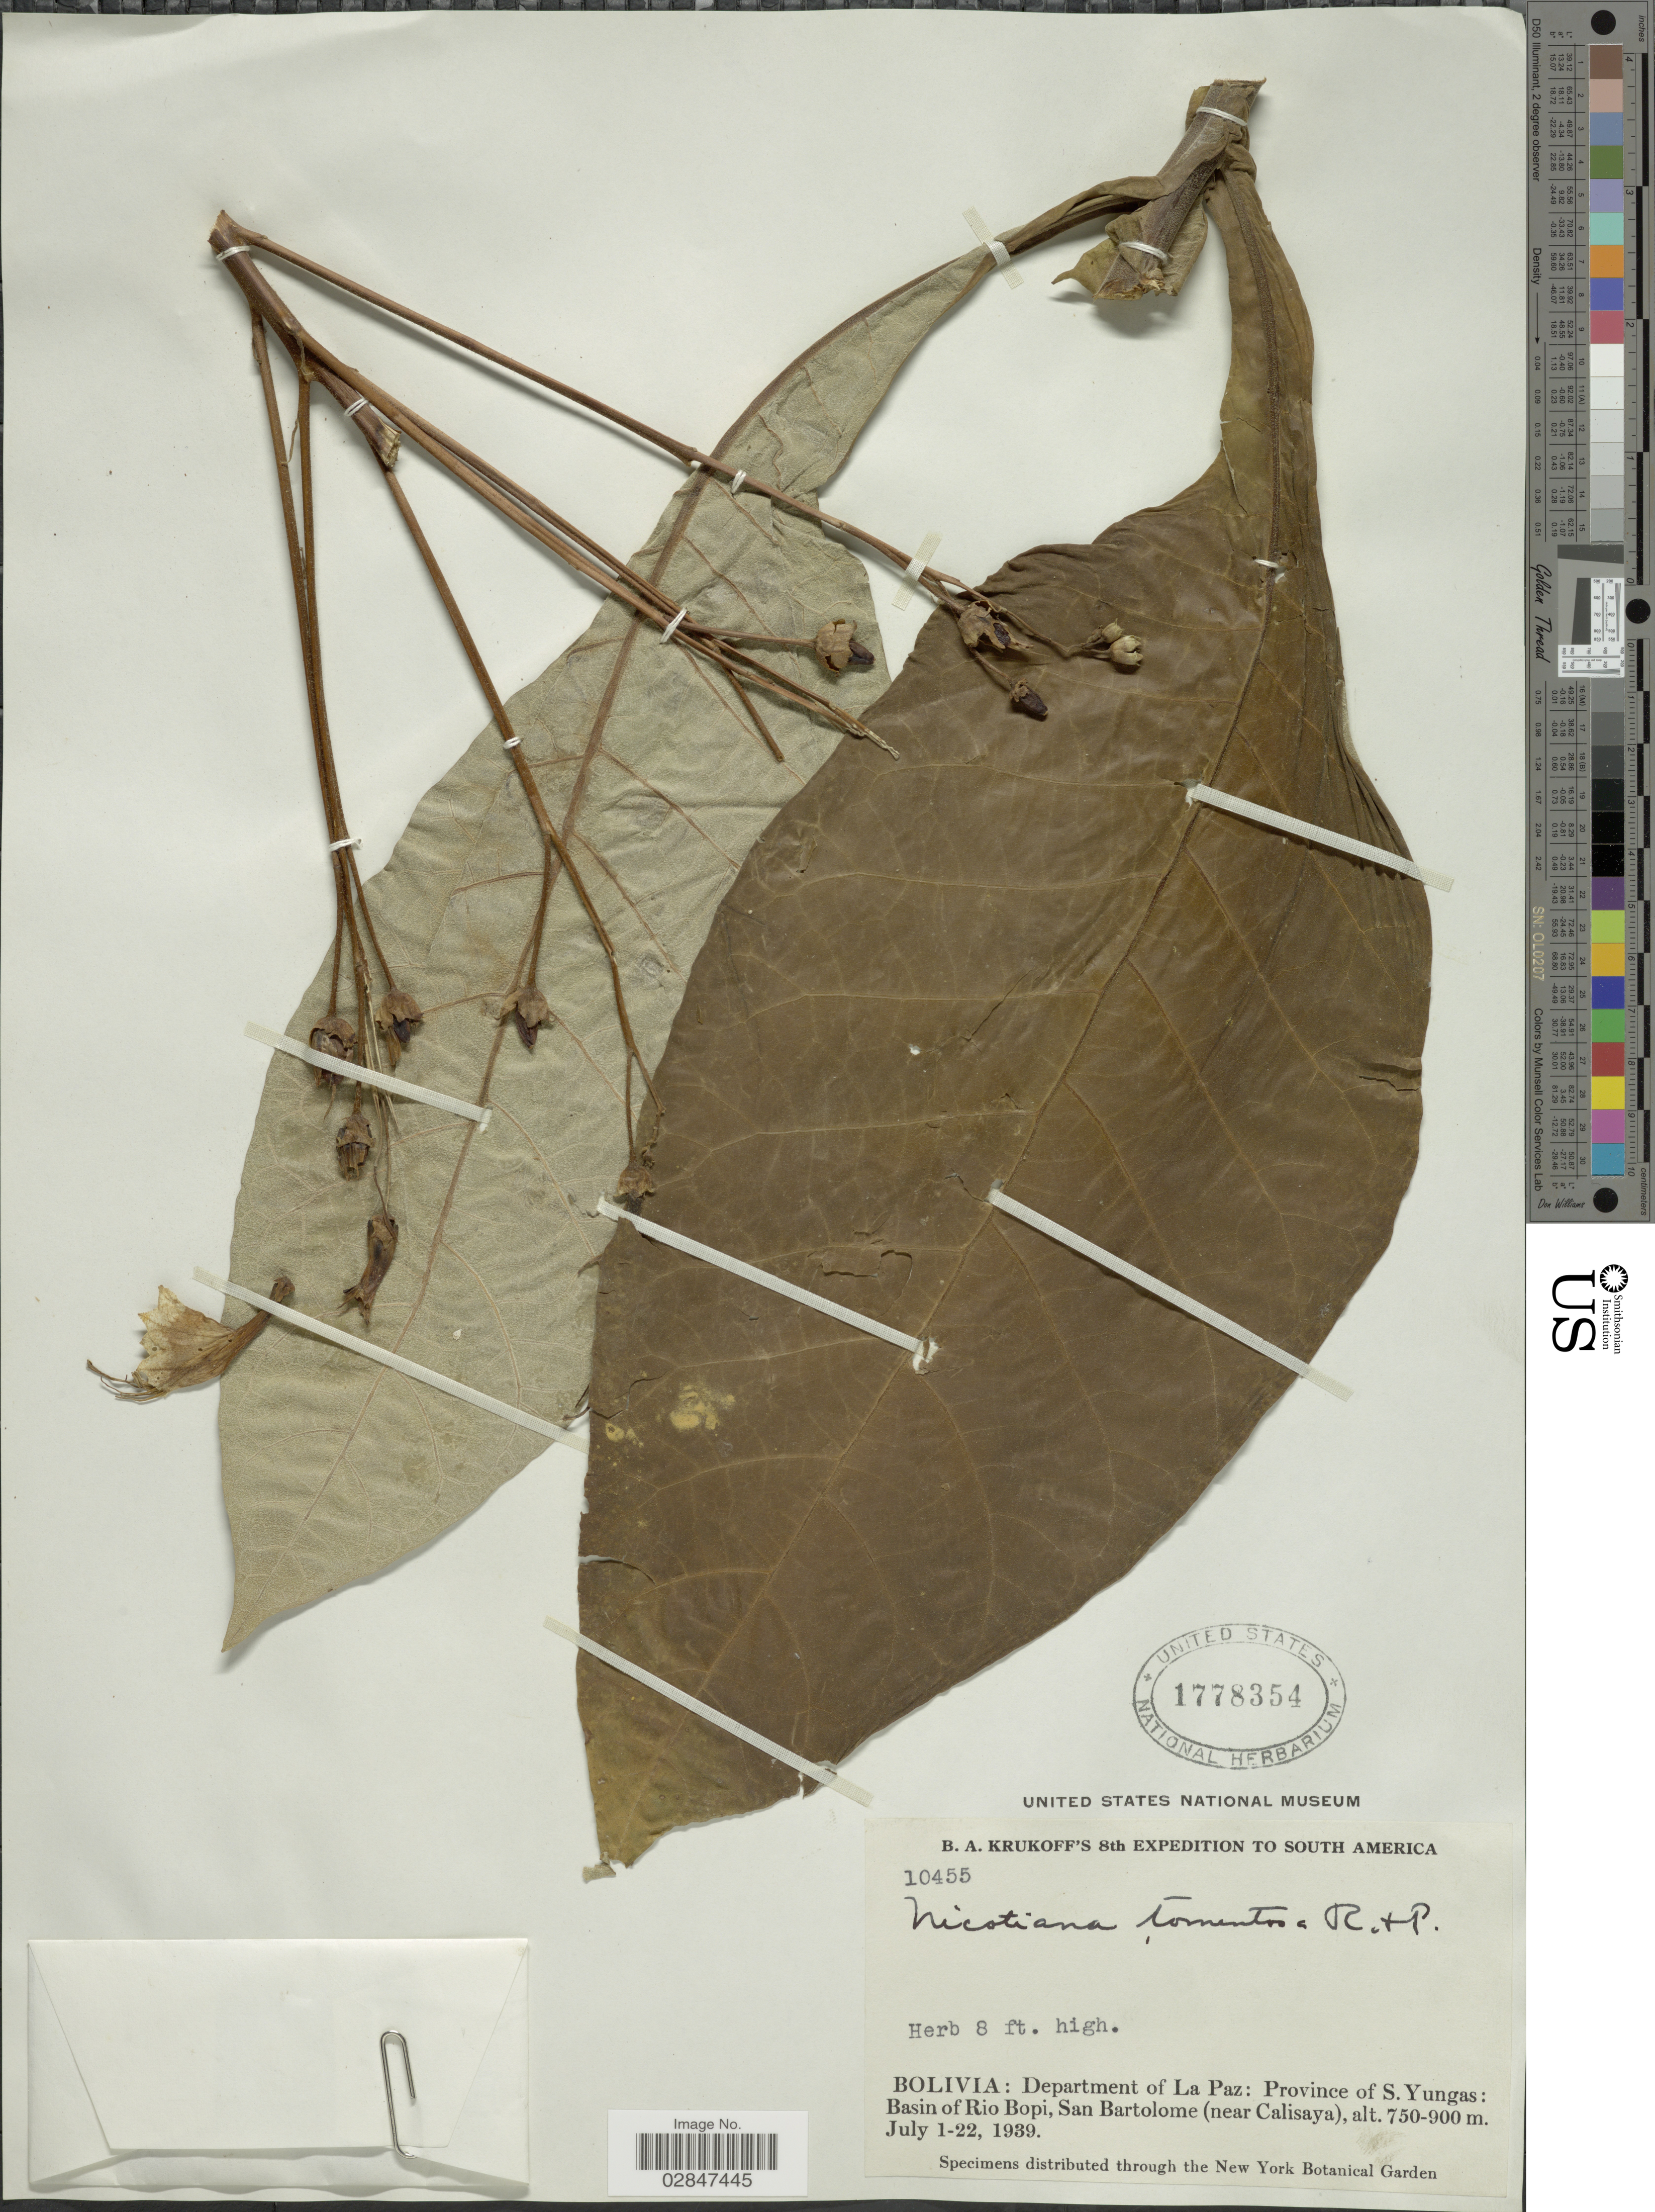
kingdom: Plantae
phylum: Tracheophyta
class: Magnoliopsida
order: Solanales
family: Solanaceae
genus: Nicotiana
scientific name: Nicotiana tomentosa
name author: Ruiz & Pav.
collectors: B. A. Krukoff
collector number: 10455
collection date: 1939-07-01/1939-07-22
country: Bolivia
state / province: La Paz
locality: Department of La Paz: Province of S. Yungas: Basin of Rio Bopi, San Bartolome (near Calisaya).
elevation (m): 750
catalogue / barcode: US 1778354